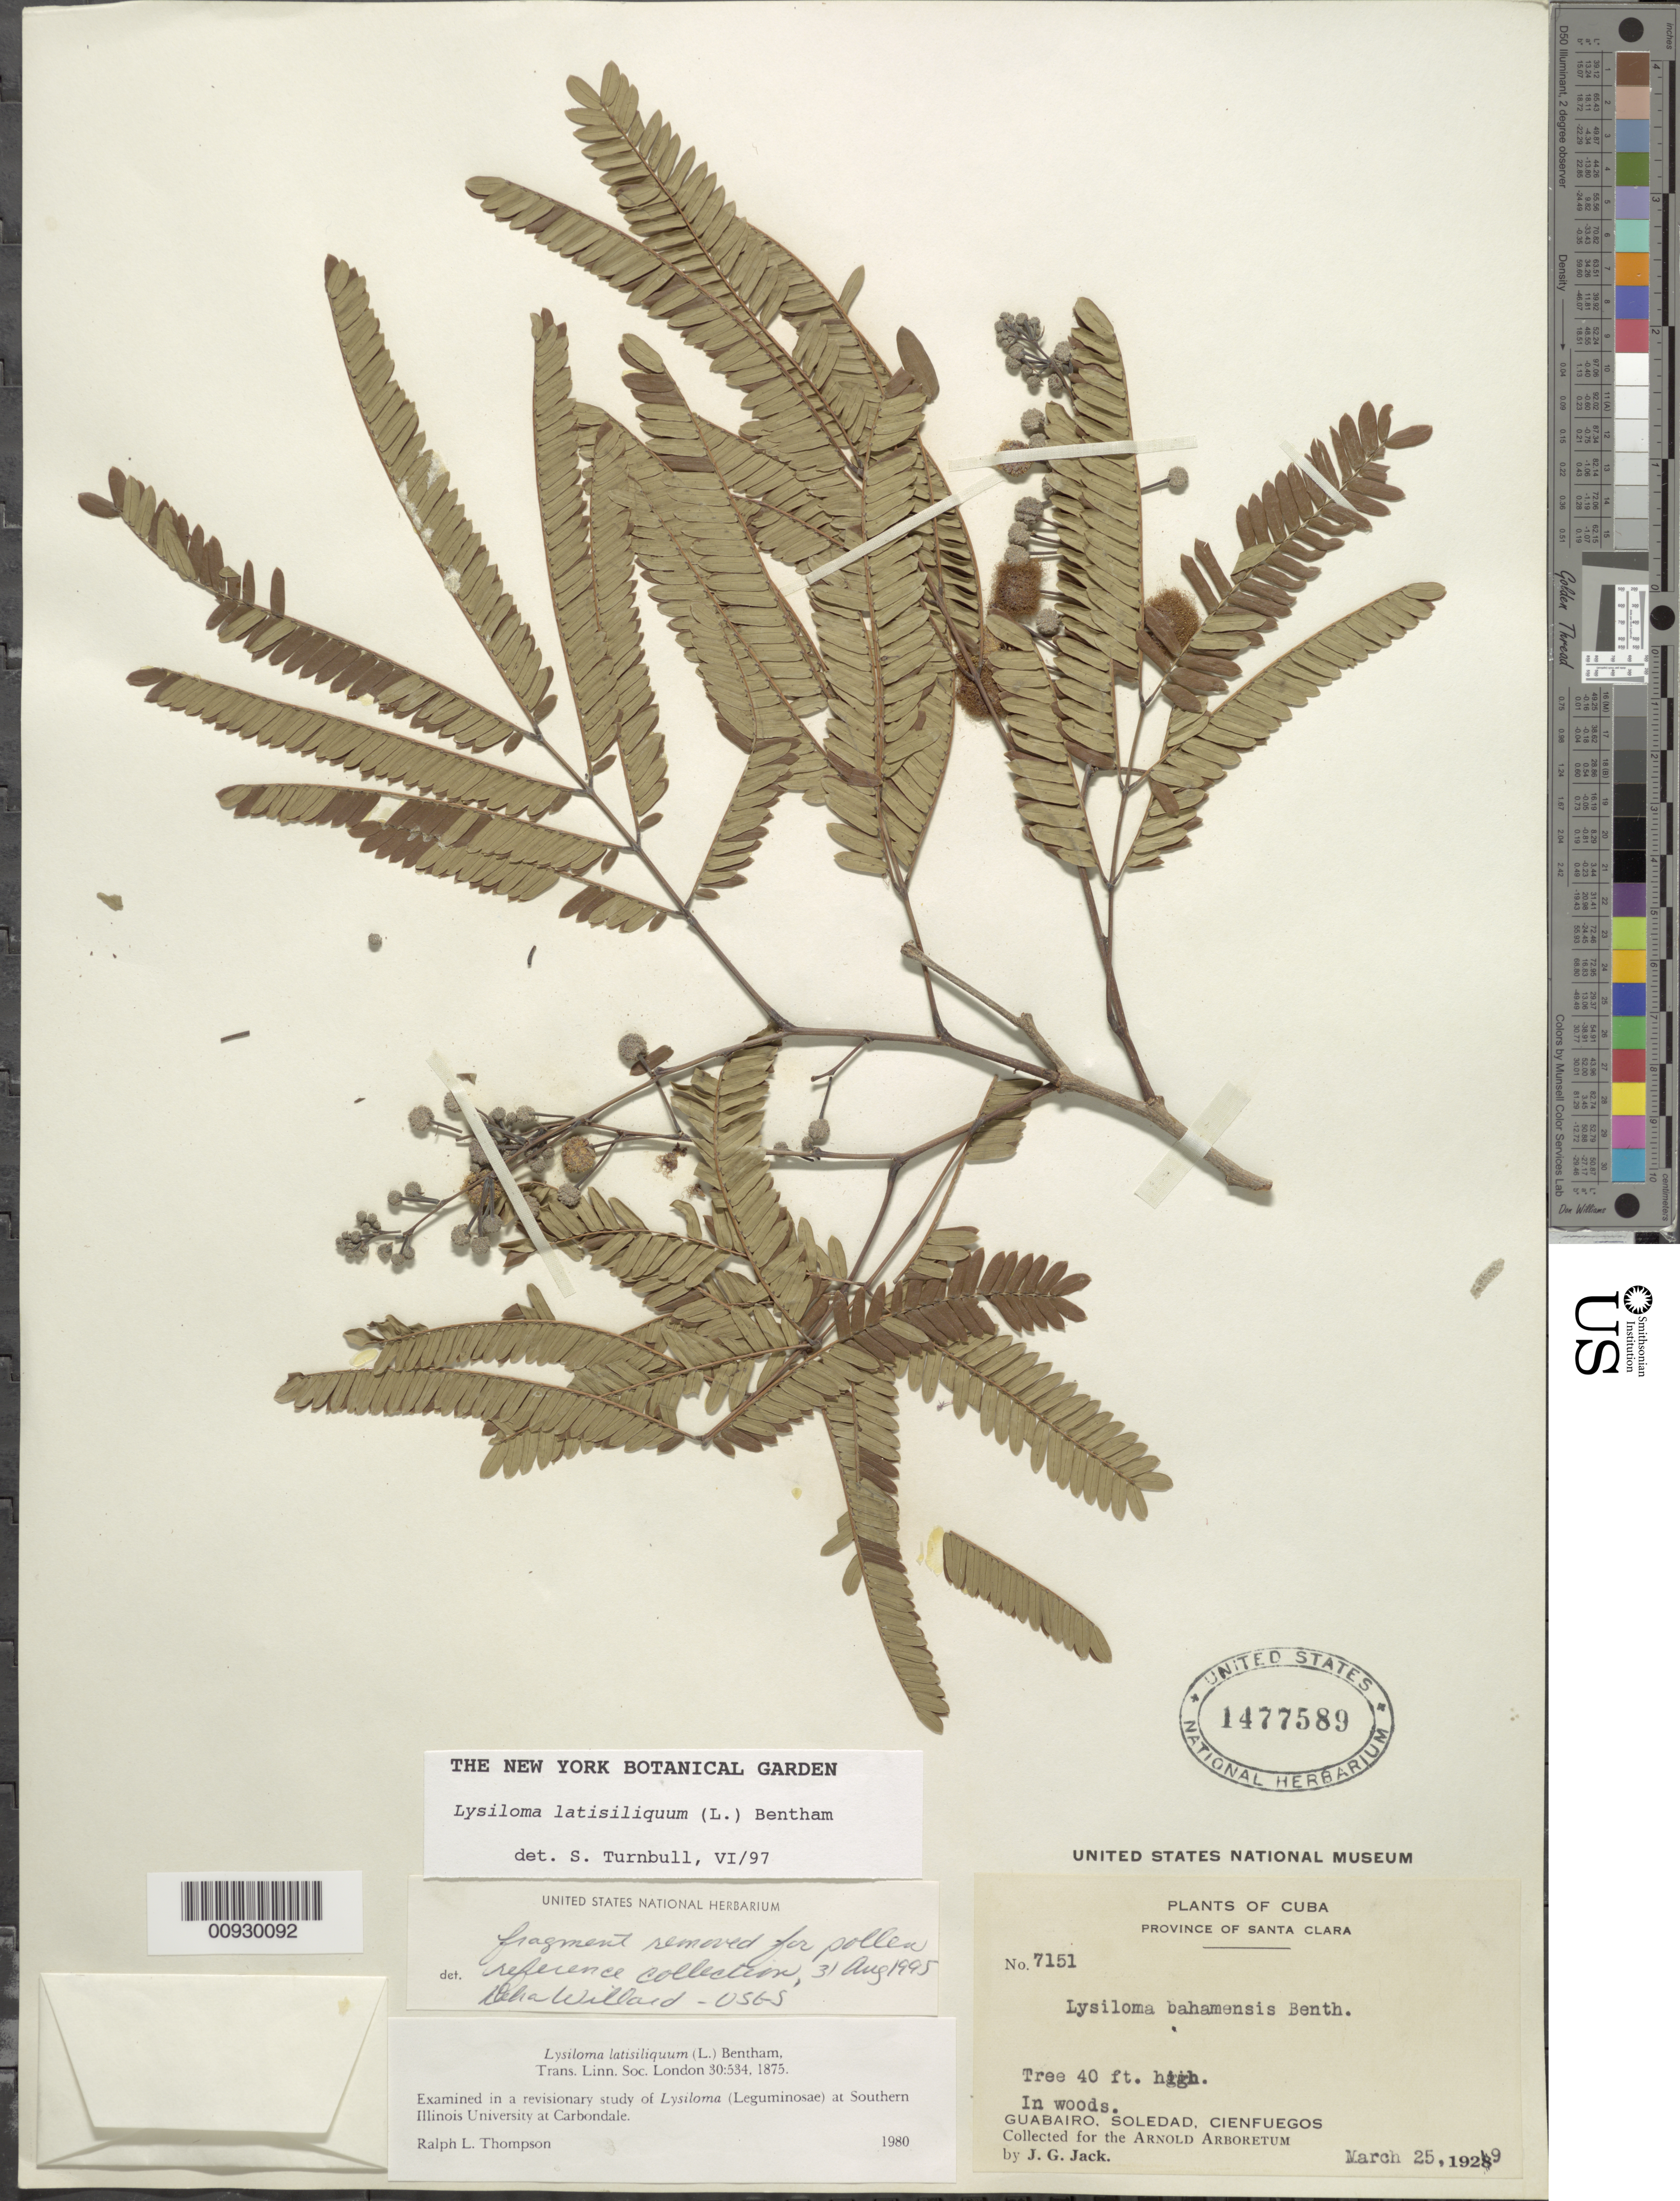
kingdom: Plantae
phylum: Tracheophyta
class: Magnoliopsida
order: Fabales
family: Fabaceae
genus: Lysiloma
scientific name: Lysiloma latisiliquum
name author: (L.) Benth.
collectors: J. G. Jack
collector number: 7151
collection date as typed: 25 Mar 1929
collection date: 1929-03-25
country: Cuba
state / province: Villa Clara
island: Cuba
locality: Santa Clara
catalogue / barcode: US 1477589